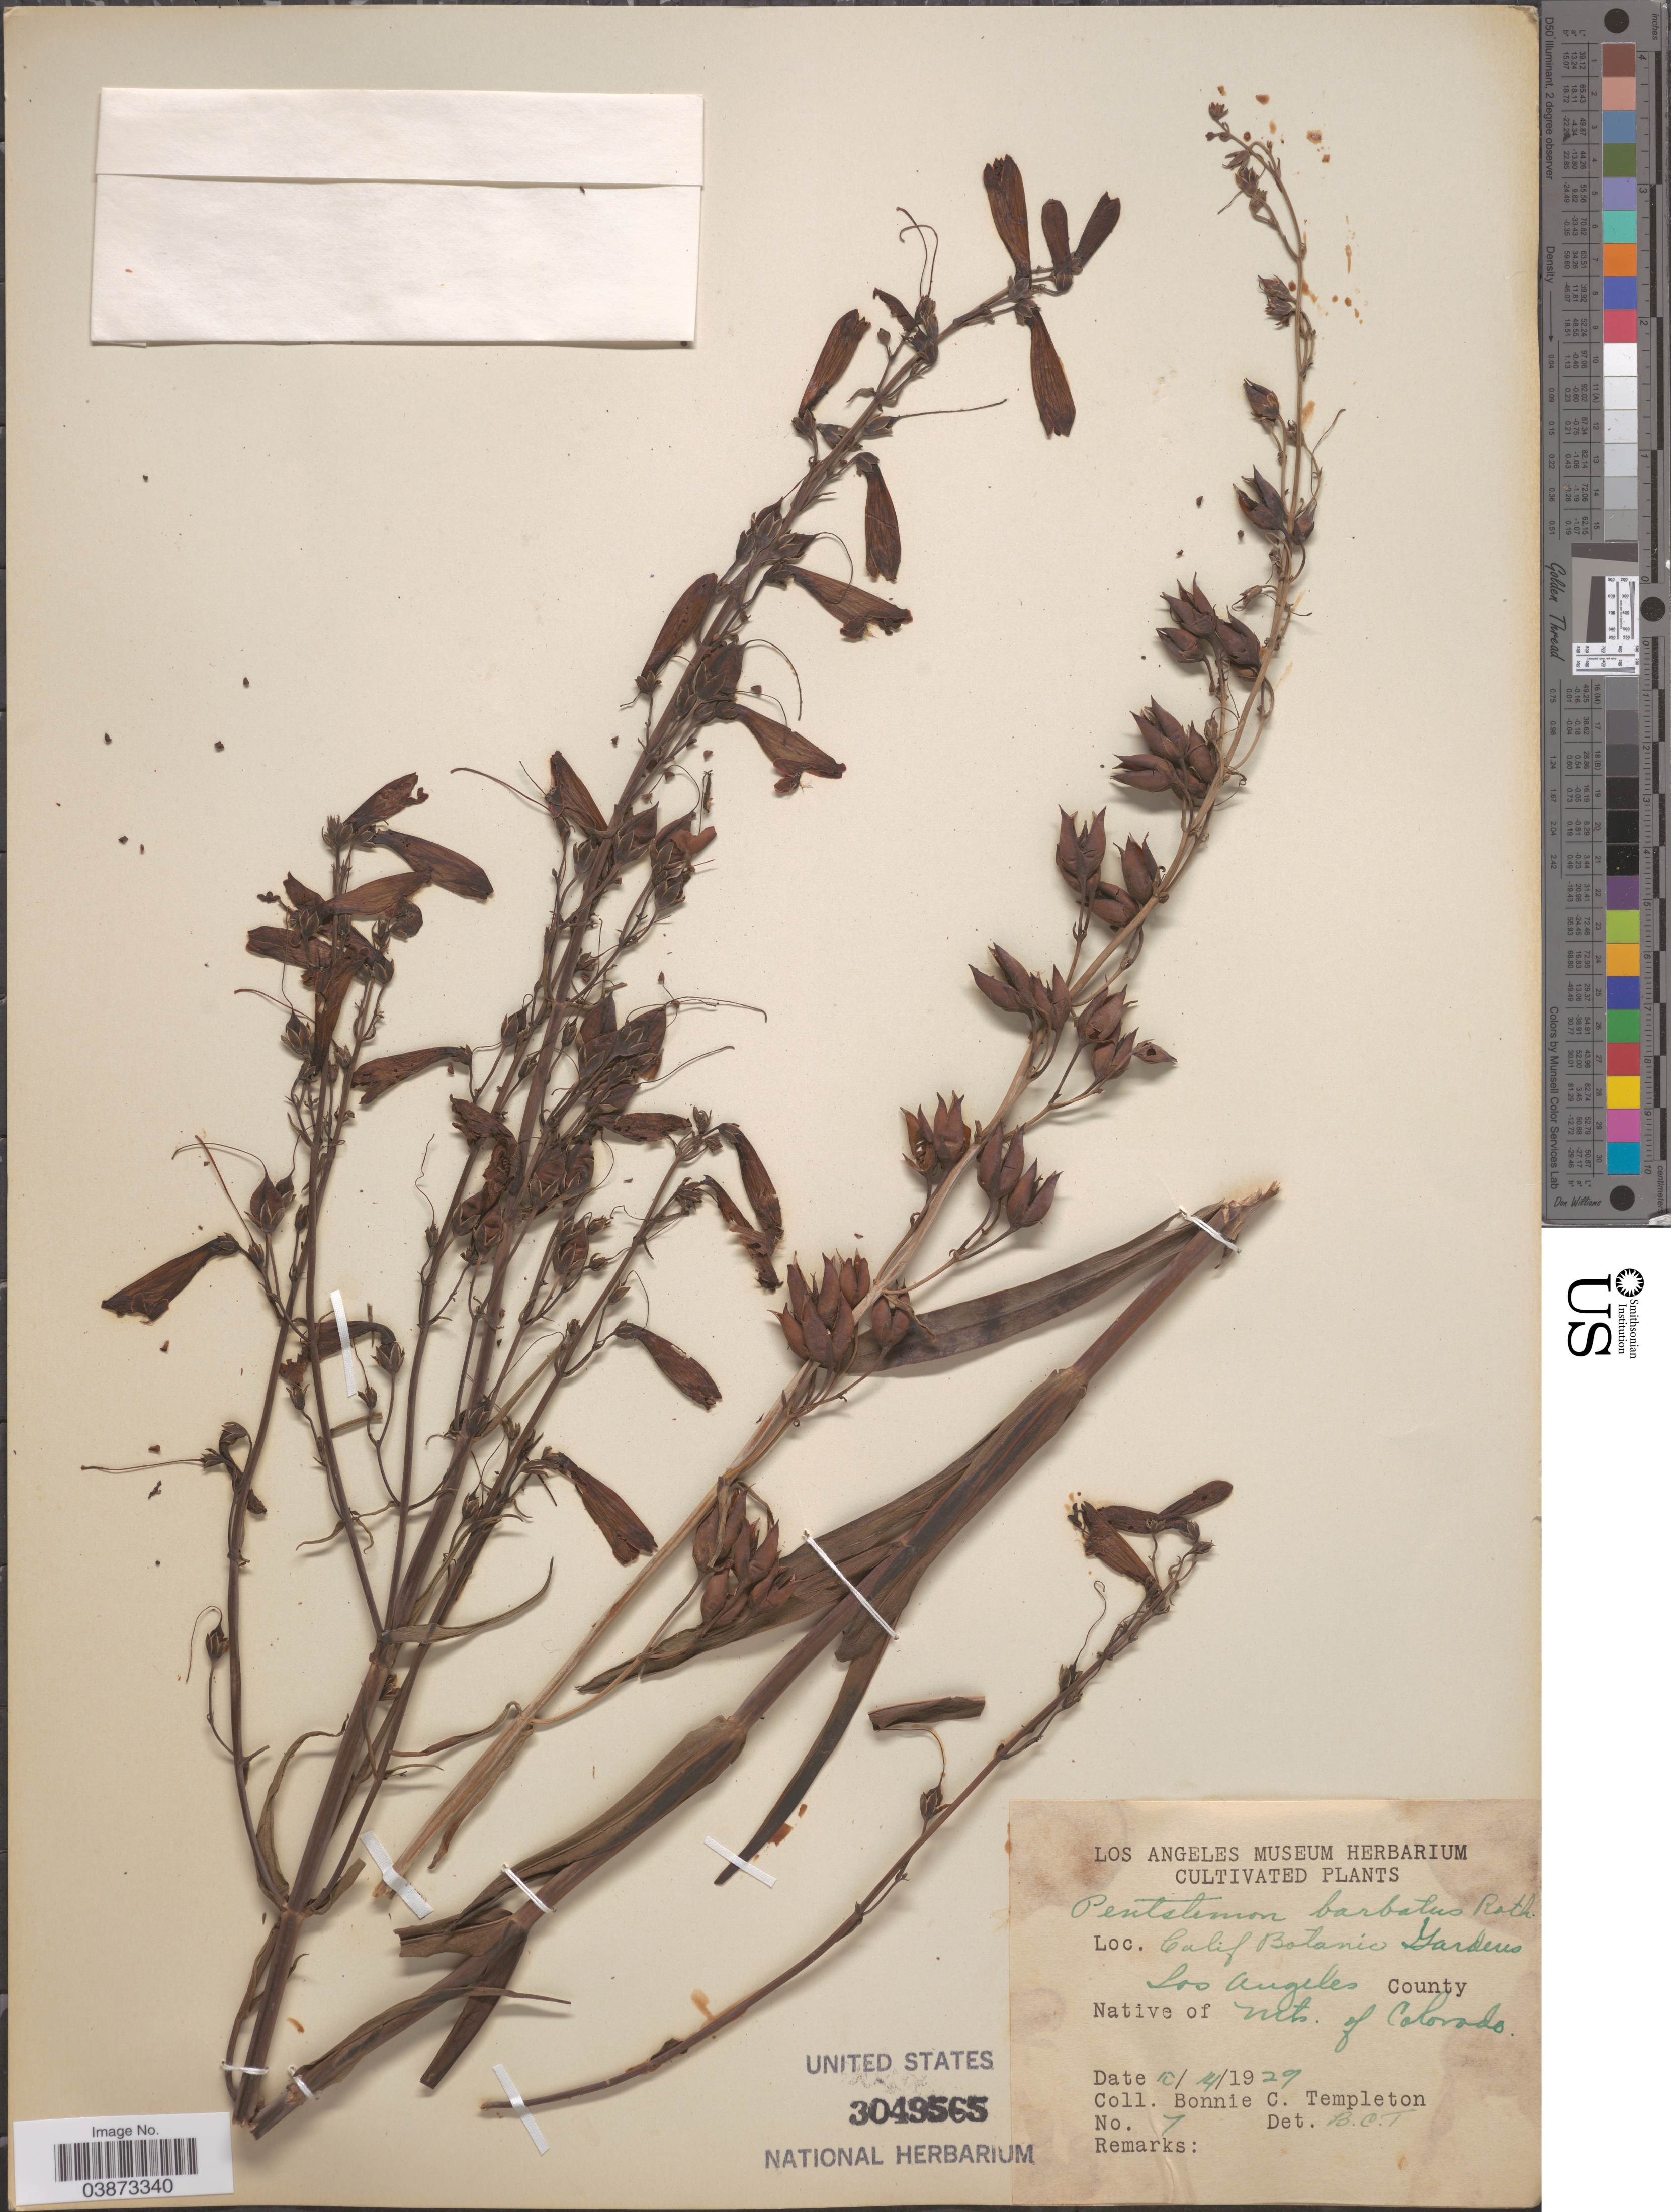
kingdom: Plantae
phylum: Tracheophyta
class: Magnoliopsida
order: Lamiales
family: Plantaginaceae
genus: Penstemon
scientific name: Penstemon barbatus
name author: (Cav.) Roth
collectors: B. Templeton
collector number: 7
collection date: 1929-10-14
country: United States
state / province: California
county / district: Los Angeles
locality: Calif Botanic Gardens. Los Angeles County.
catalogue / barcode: US 3049565